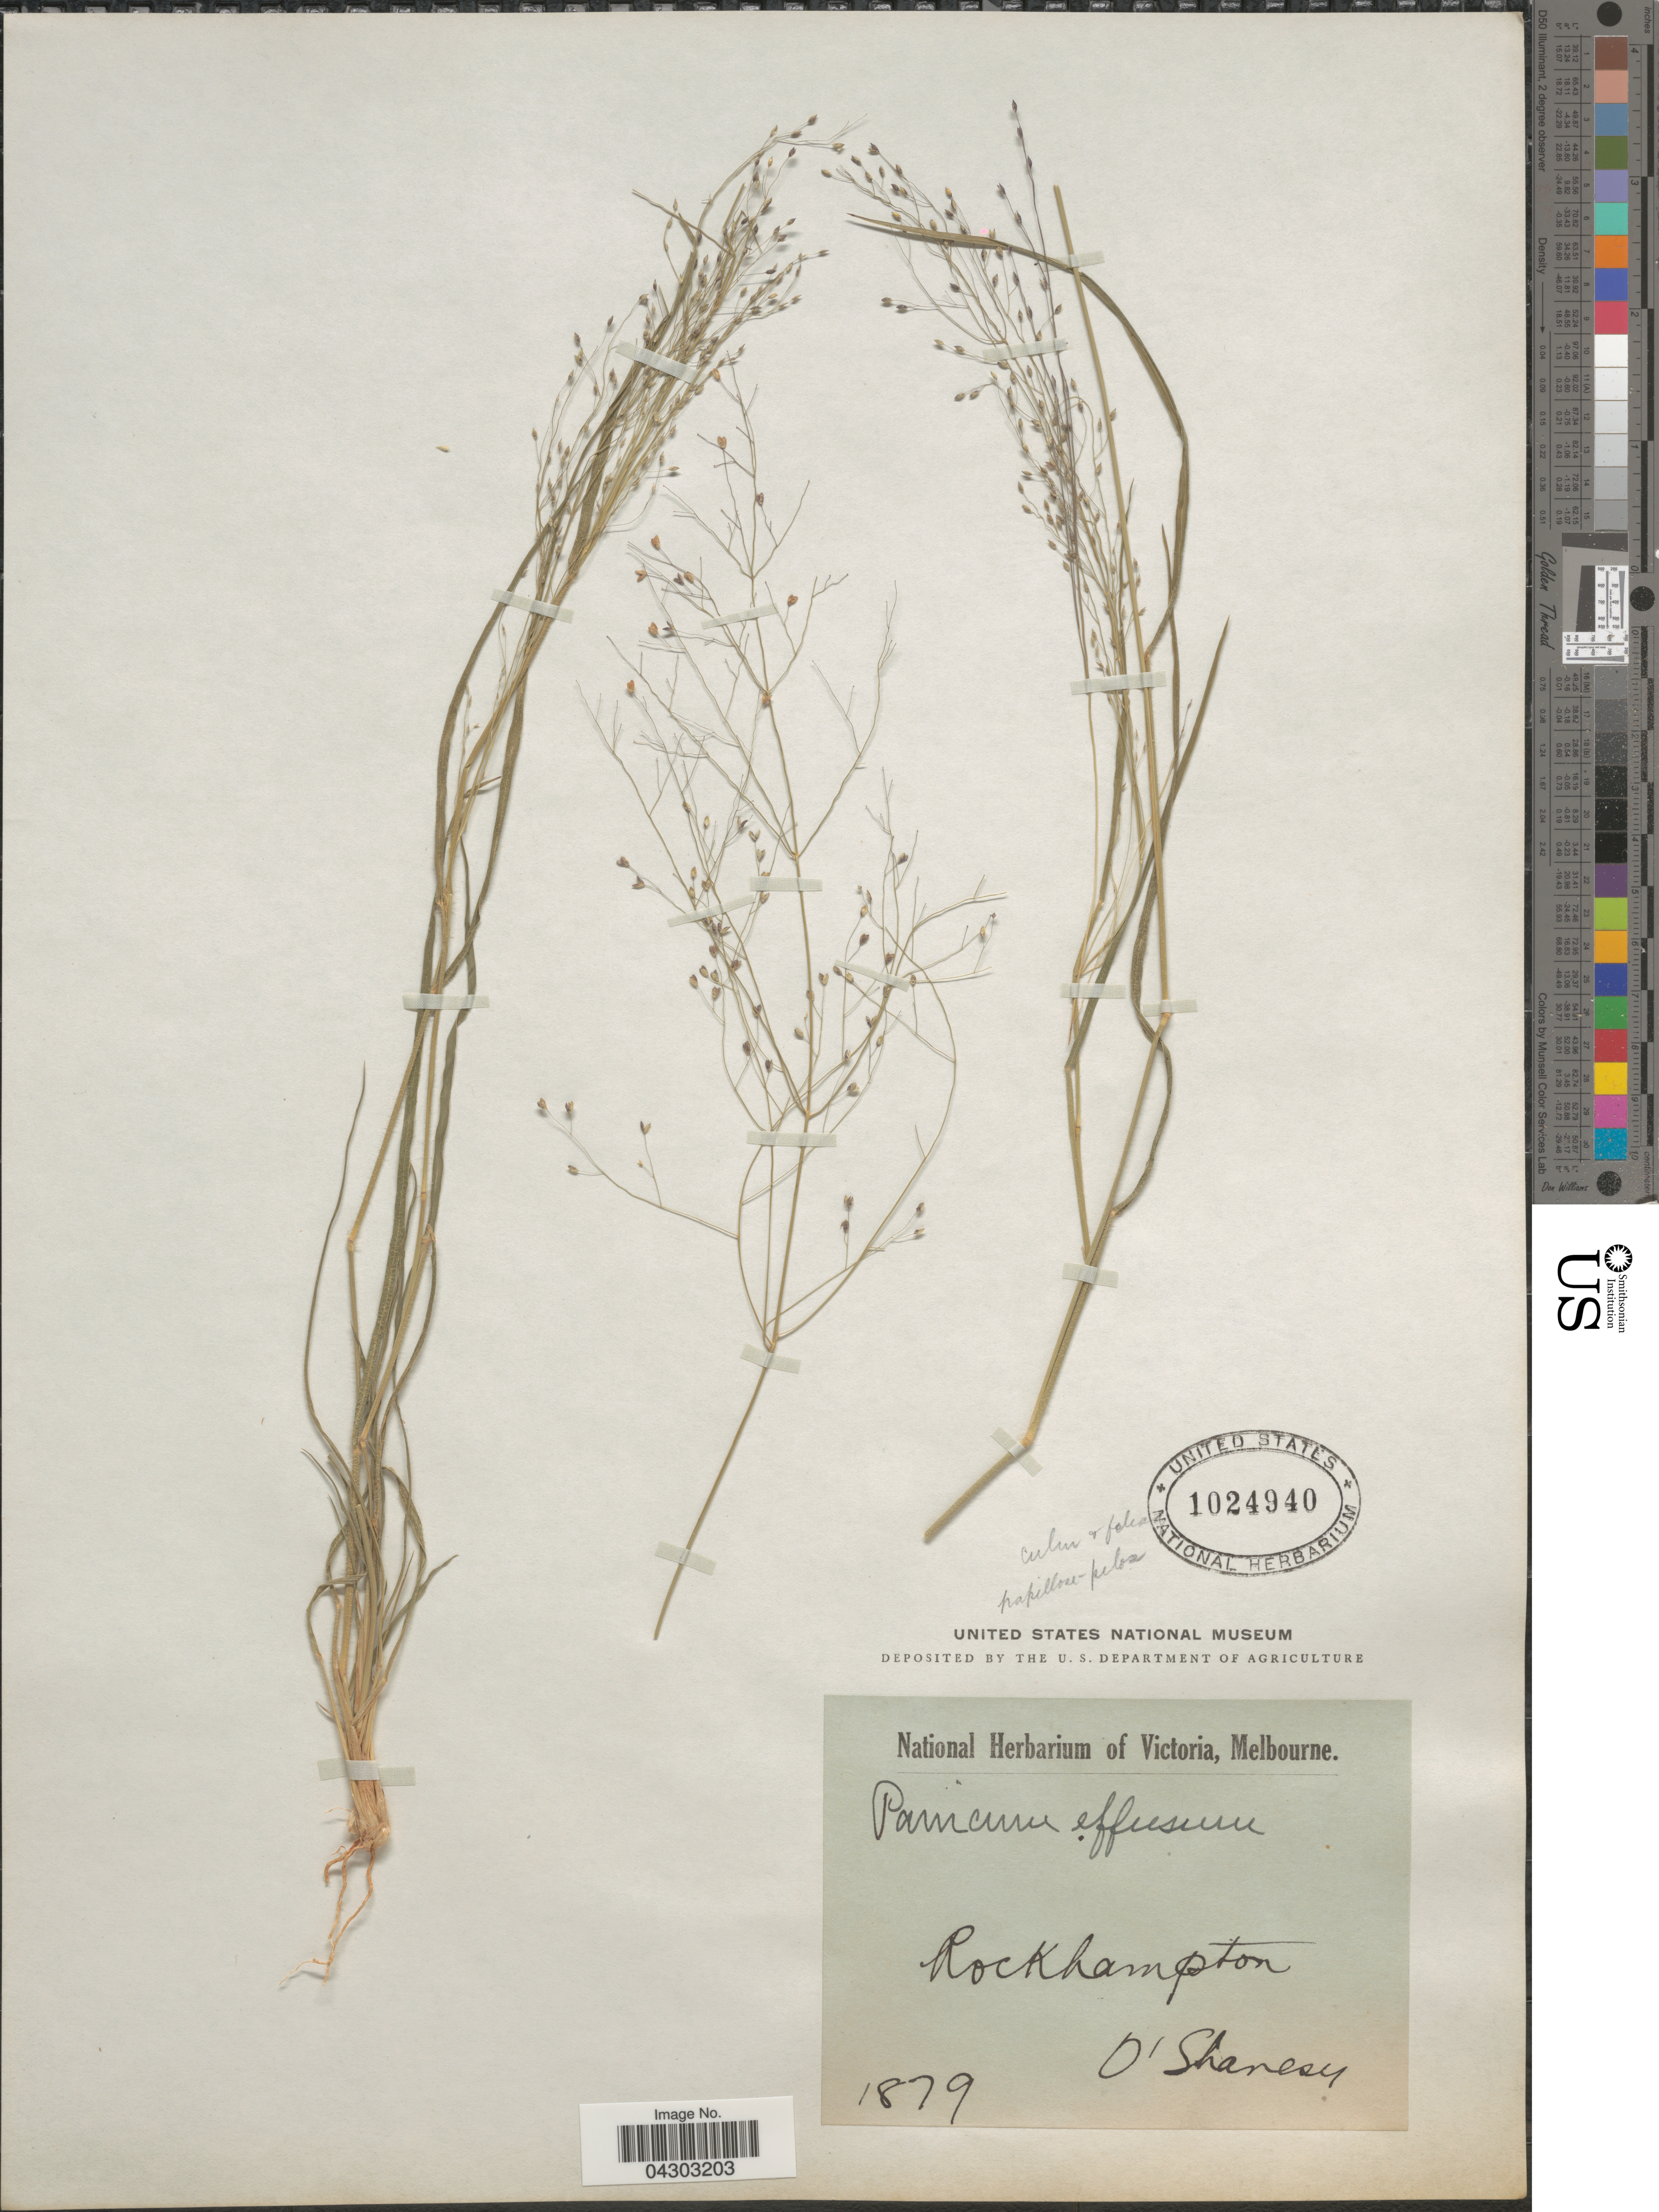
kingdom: Plantae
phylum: Tracheophyta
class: Liliopsida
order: Poales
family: Poaceae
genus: Panicum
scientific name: Panicum sp.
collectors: O'shanesy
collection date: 1879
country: Australia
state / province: Queensland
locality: Rockhampton.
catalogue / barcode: US 1024940